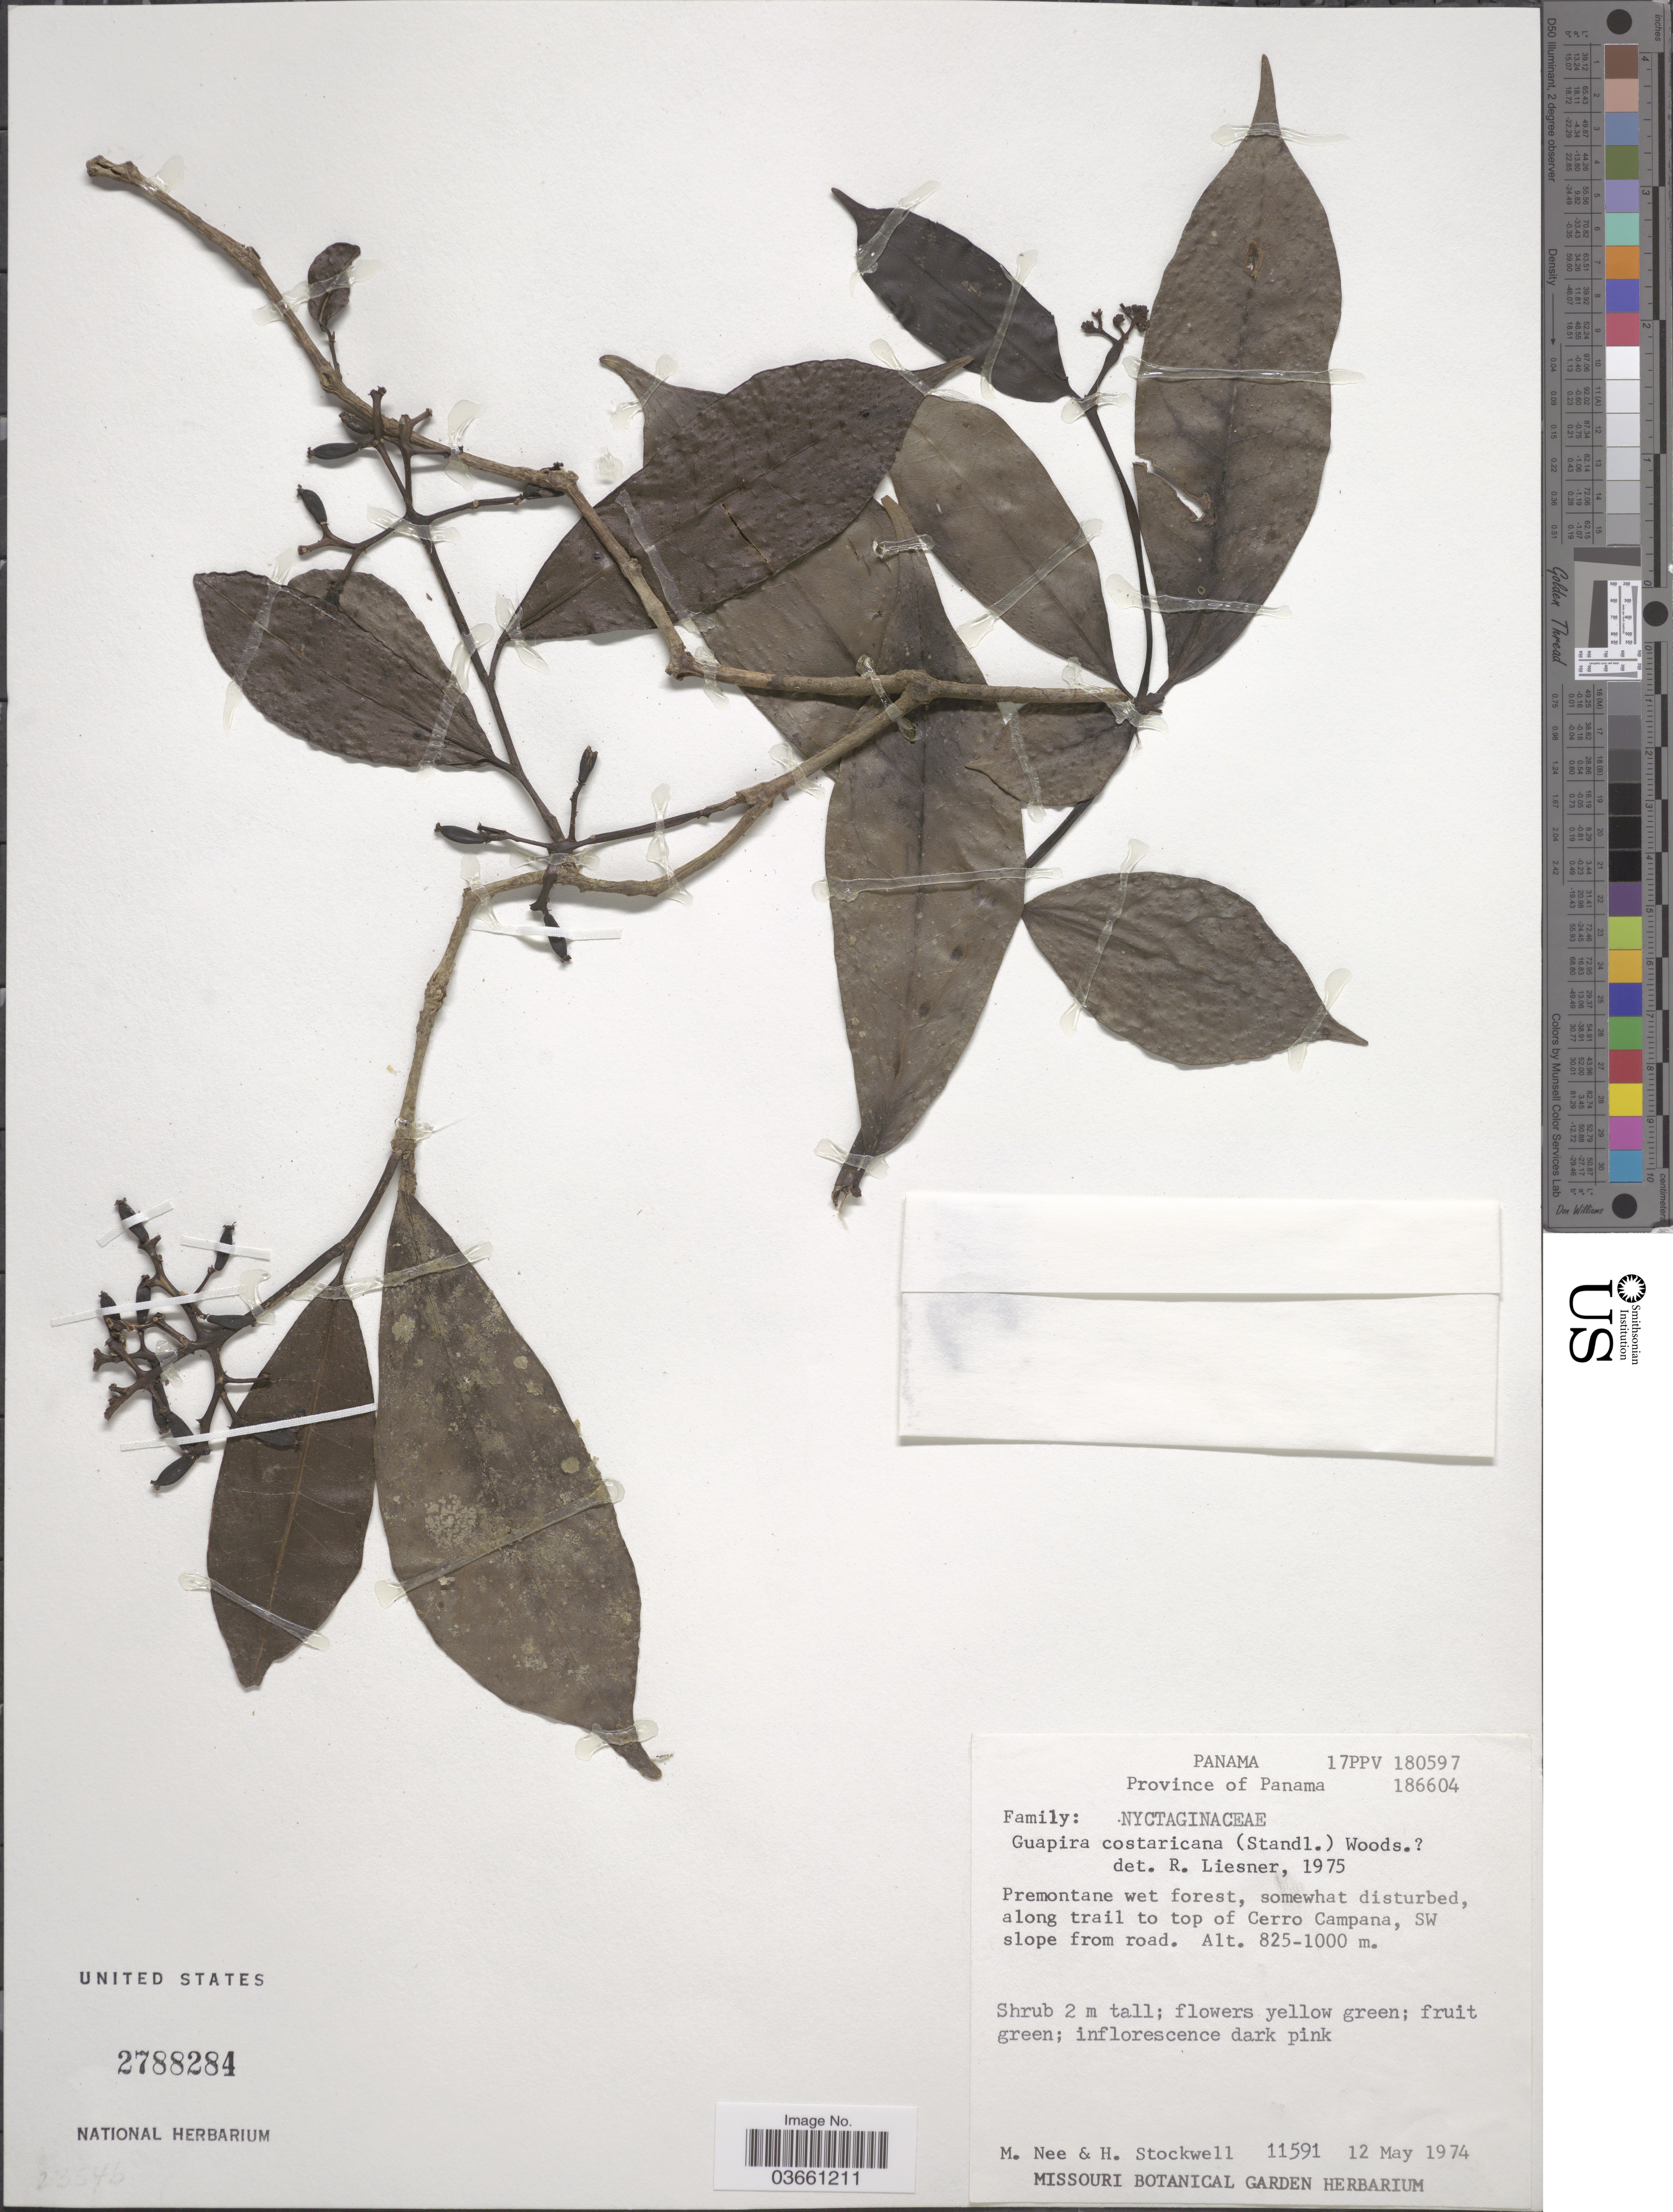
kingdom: Plantae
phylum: Tracheophyta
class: Magnoliopsida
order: Caryophyllales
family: Nyctaginaceae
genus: Guapira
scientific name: Guapira costaricana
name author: (Standl.) Woodson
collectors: M. Nee & H. Stockwell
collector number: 11591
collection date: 1974-05-12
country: Panama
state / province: Panamá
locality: Along trail to top of Cerro Campana, SW slope from road.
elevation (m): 825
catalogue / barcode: US 2788284